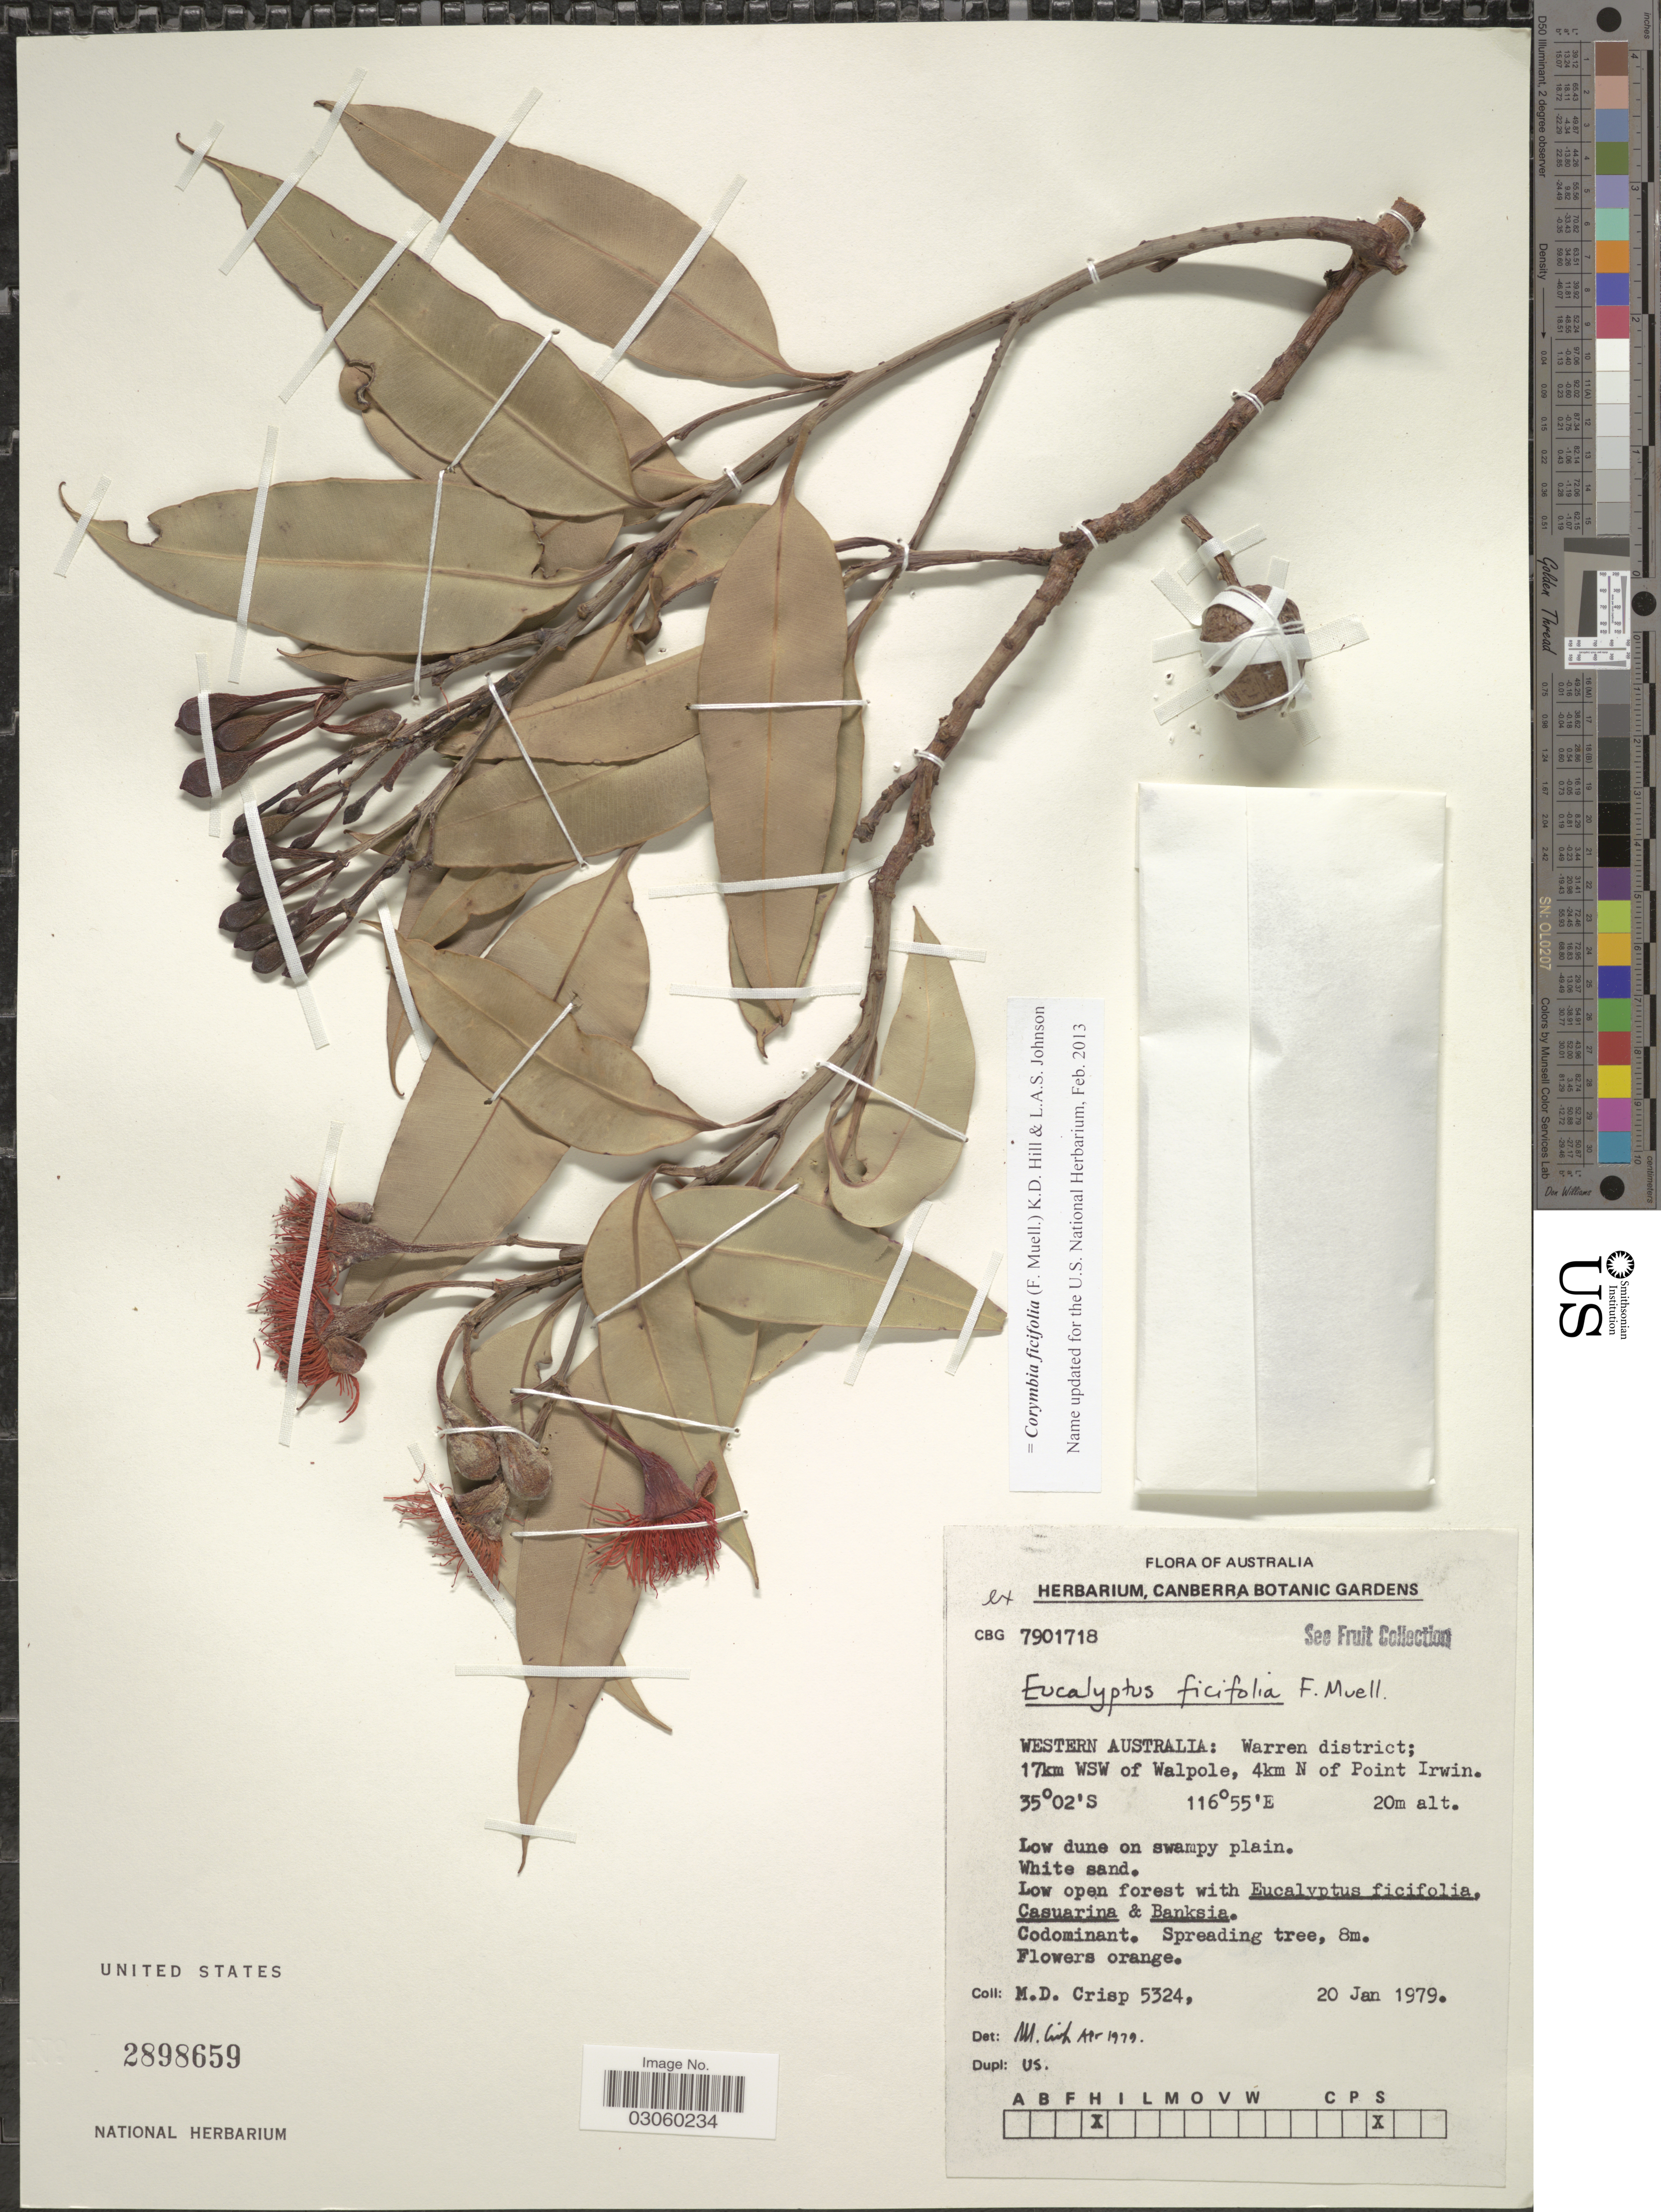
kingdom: Plantae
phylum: Tracheophyta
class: Magnoliopsida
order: Myrtales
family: Myrtaceae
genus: Corymbia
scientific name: Corymbia ficifolia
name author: (F. Muell.) K.D. Hill & L.A.S. Johnson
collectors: M. Crisp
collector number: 5324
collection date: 1979-01-20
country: Australia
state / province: Western Australia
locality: Warren district; 17km WSW of Walpole, 4 km N of Point Irwin.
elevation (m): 20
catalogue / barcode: US 2898659